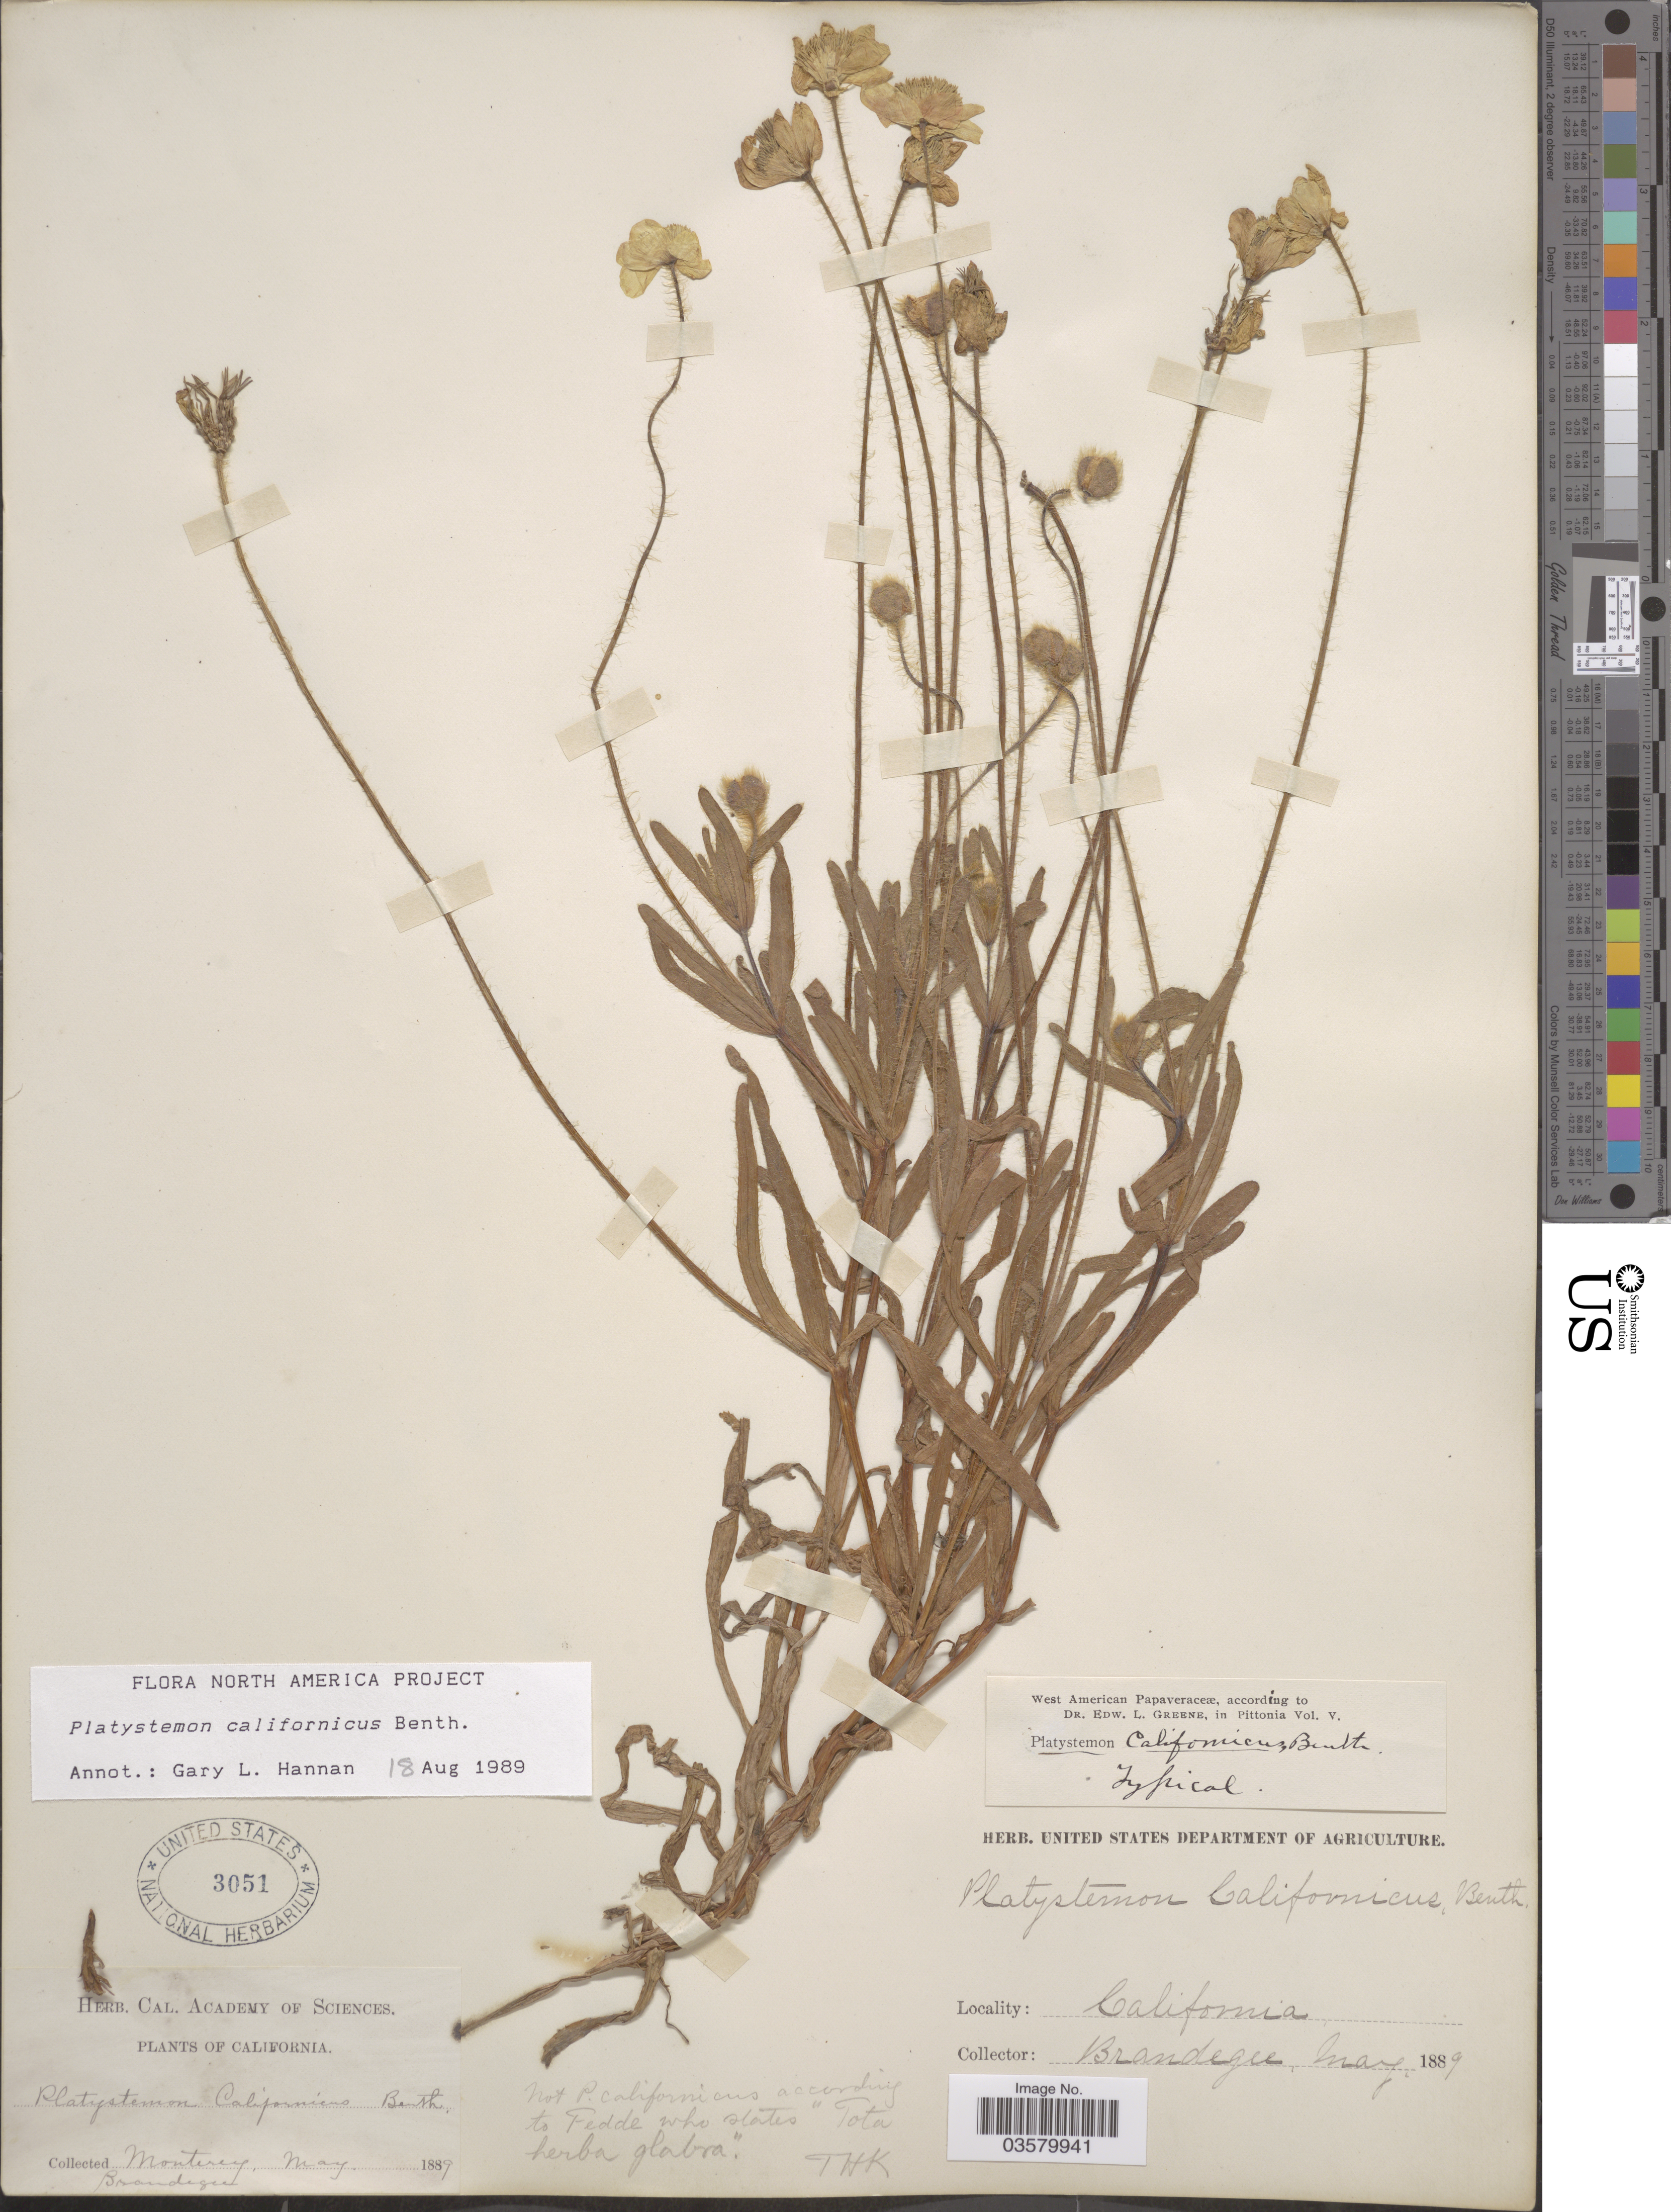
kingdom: Plantae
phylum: Tracheophyta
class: Magnoliopsida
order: Ranunculales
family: Papaveraceae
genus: Platystemon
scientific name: Platystemon californicus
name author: Benth.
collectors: -- Brandegee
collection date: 1889-05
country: United States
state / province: California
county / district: Monterey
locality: Monterey.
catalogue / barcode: US 3051